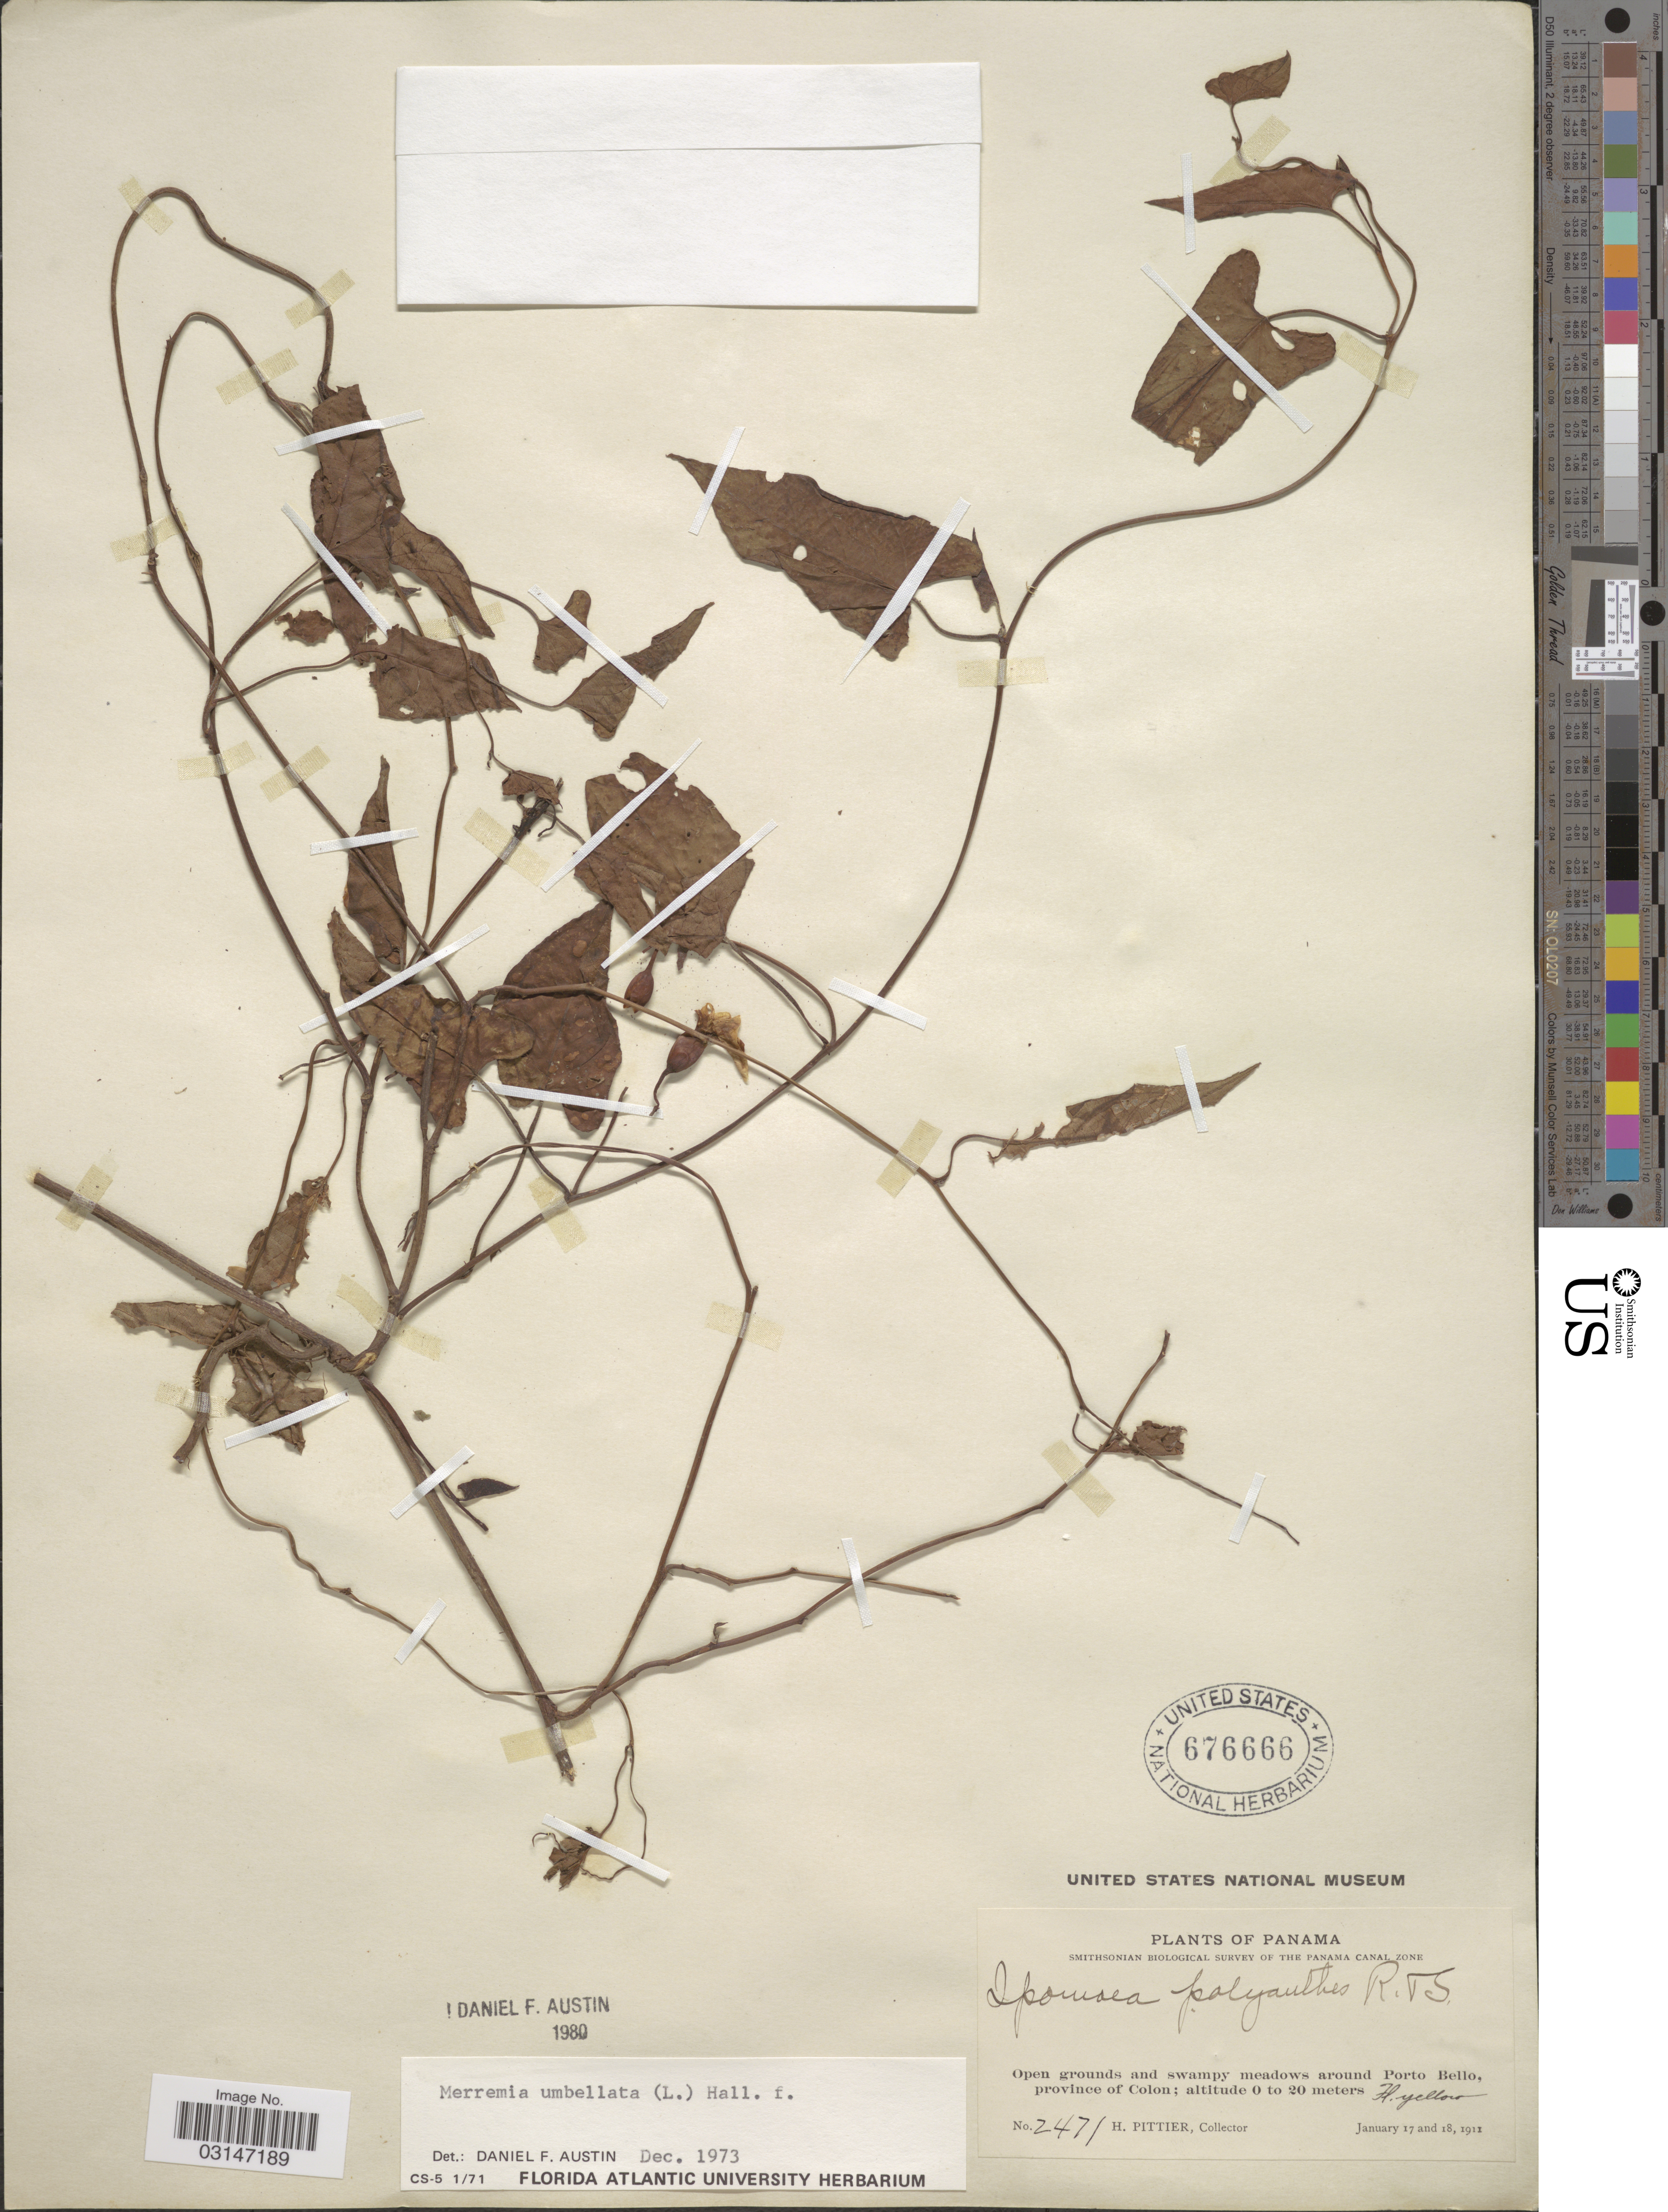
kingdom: Plantae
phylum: Tracheophyta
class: Magnoliopsida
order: Solanales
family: Convolvulaceae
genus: Camonea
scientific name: Camonea umbellata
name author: (L.) A. R. Simões & Staples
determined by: Strong, Mark T., (BOT), Smithsonian Institution - National Museum of Natural History (UNITED STATES)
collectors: H. F. Pittier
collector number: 2471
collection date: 1911-01-17/1911-01-18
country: Panama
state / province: Colón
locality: The Panama Canal Zone, Open grounds and swampy meadows around Porto Bello.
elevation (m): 0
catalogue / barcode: US 676666